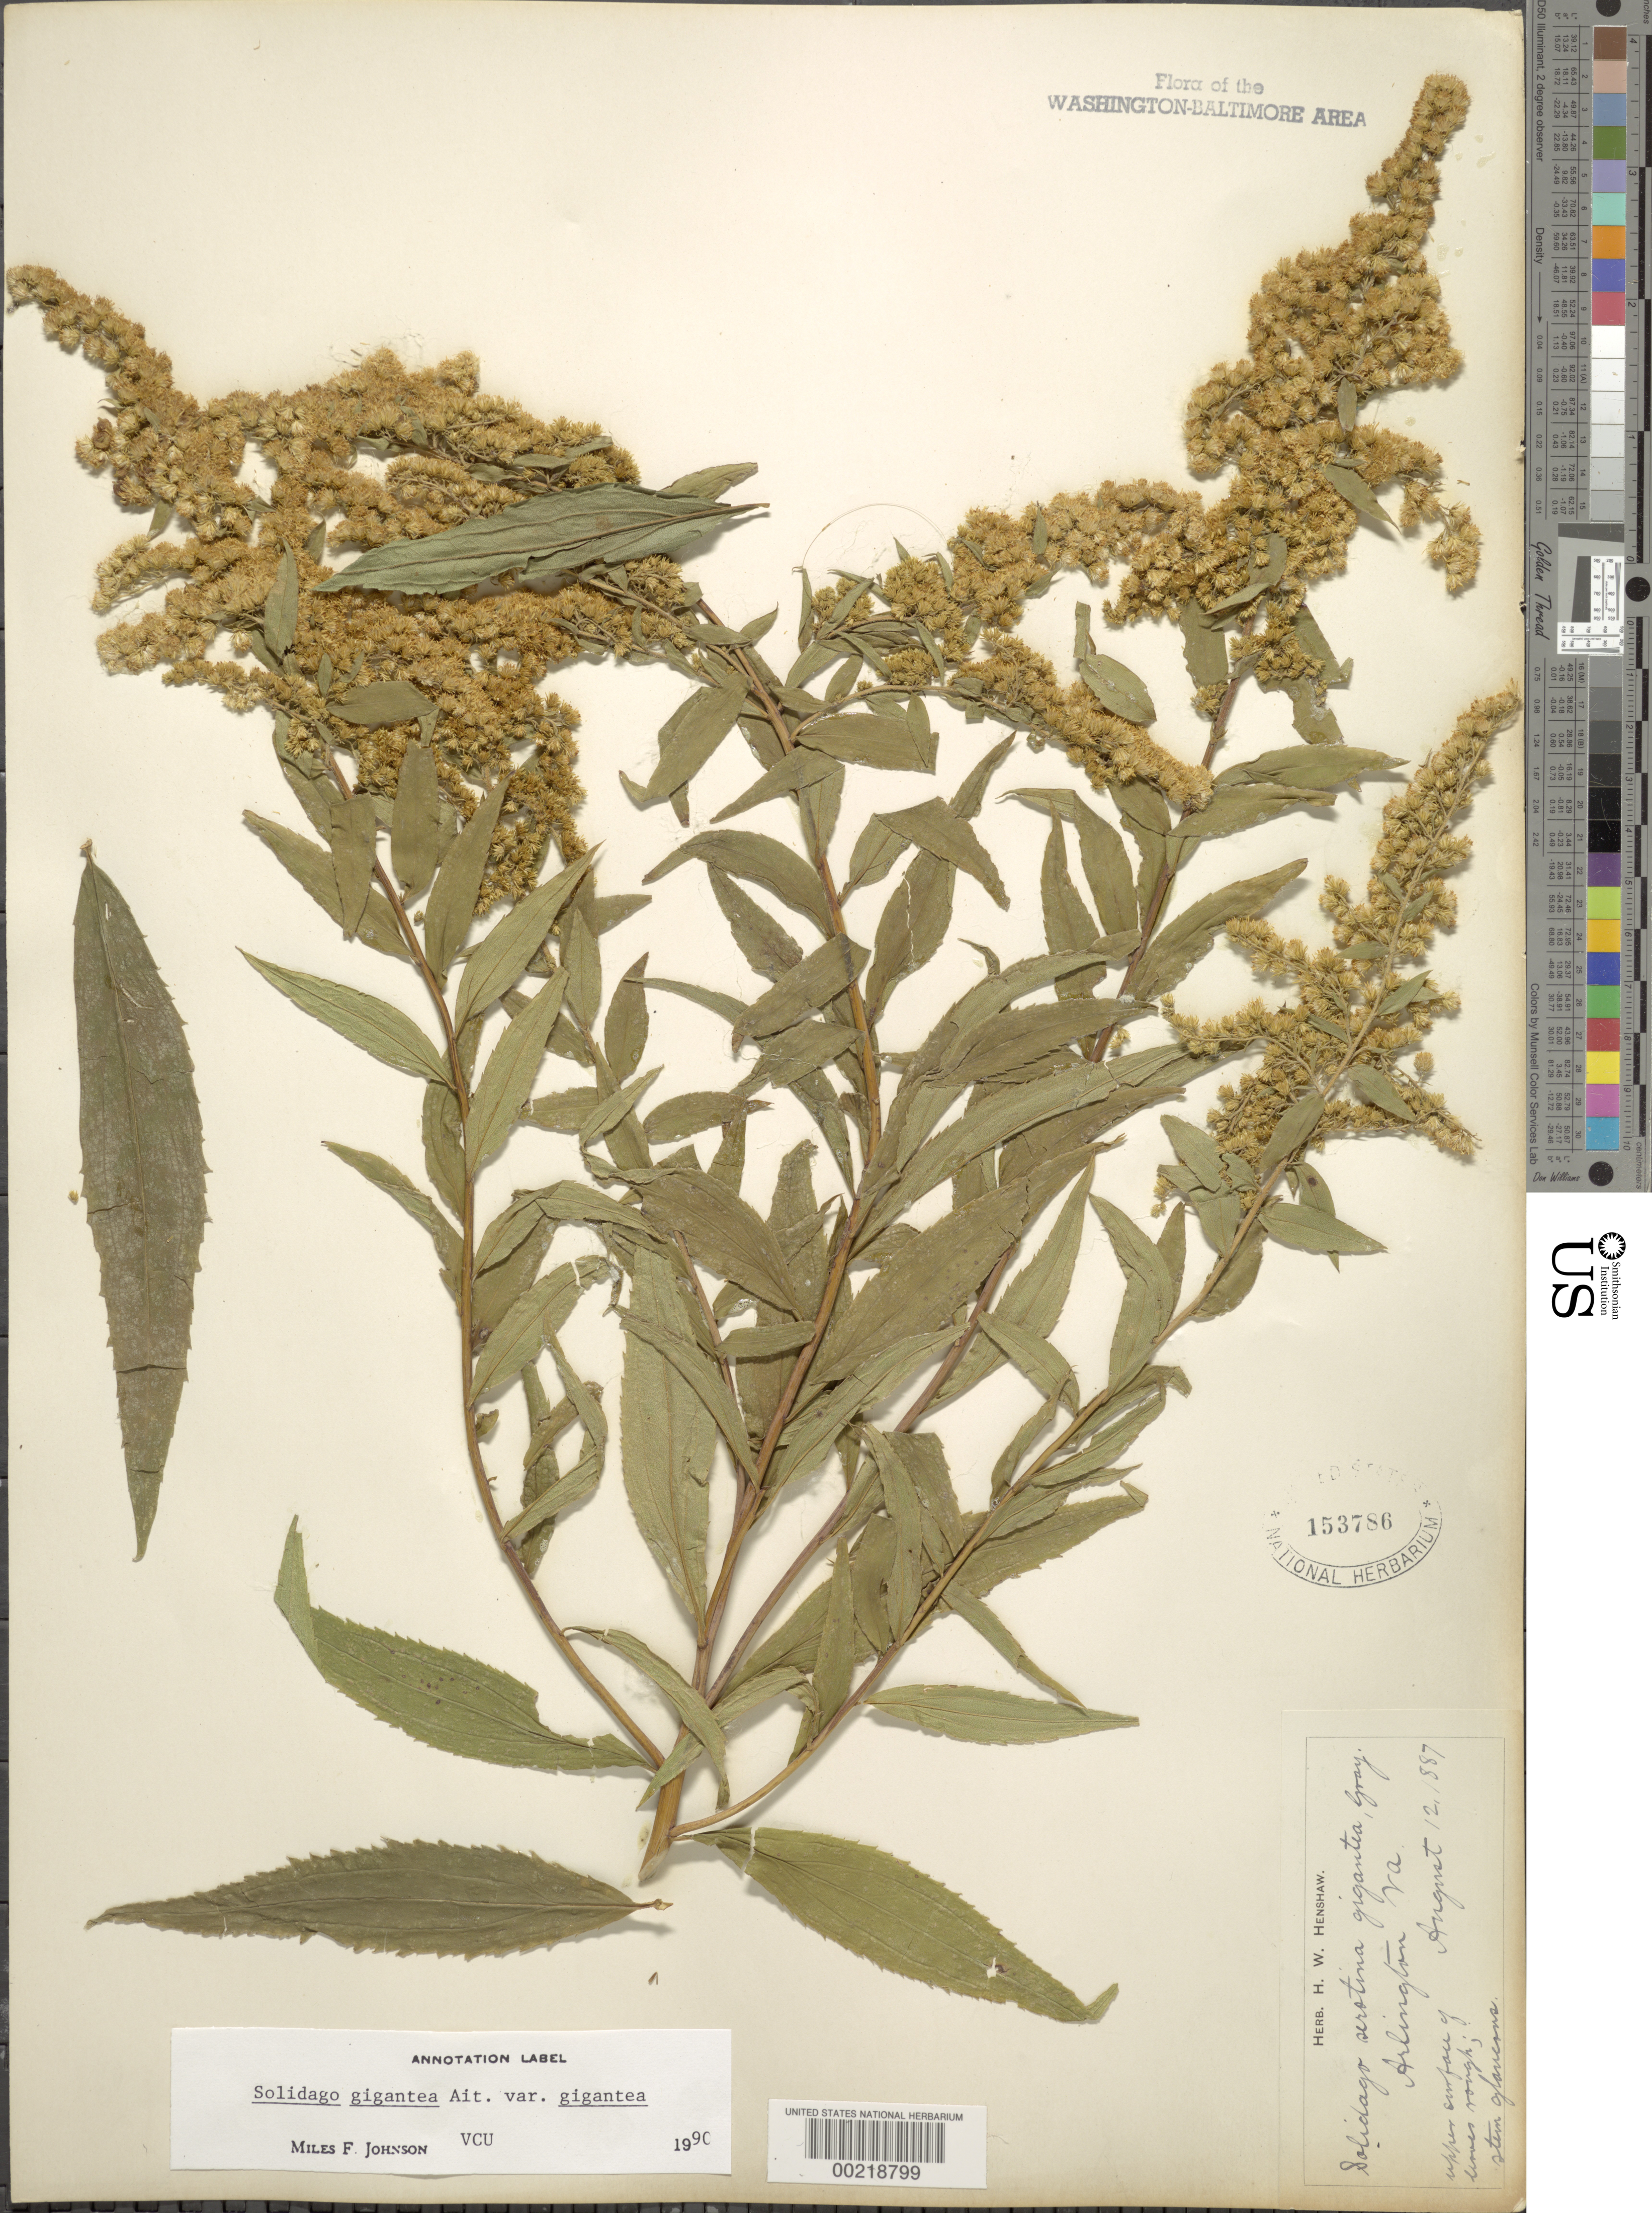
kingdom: Plantae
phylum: Tracheophyta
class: Magnoliopsida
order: Asterales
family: Asteraceae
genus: Solidago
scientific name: Solidago gigantea var. gigantea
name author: Aiton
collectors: H. Henshaw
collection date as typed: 12 Aug 1887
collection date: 1887-08-12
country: United States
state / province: Virginia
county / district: Arlington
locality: Arlington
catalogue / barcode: US 153786